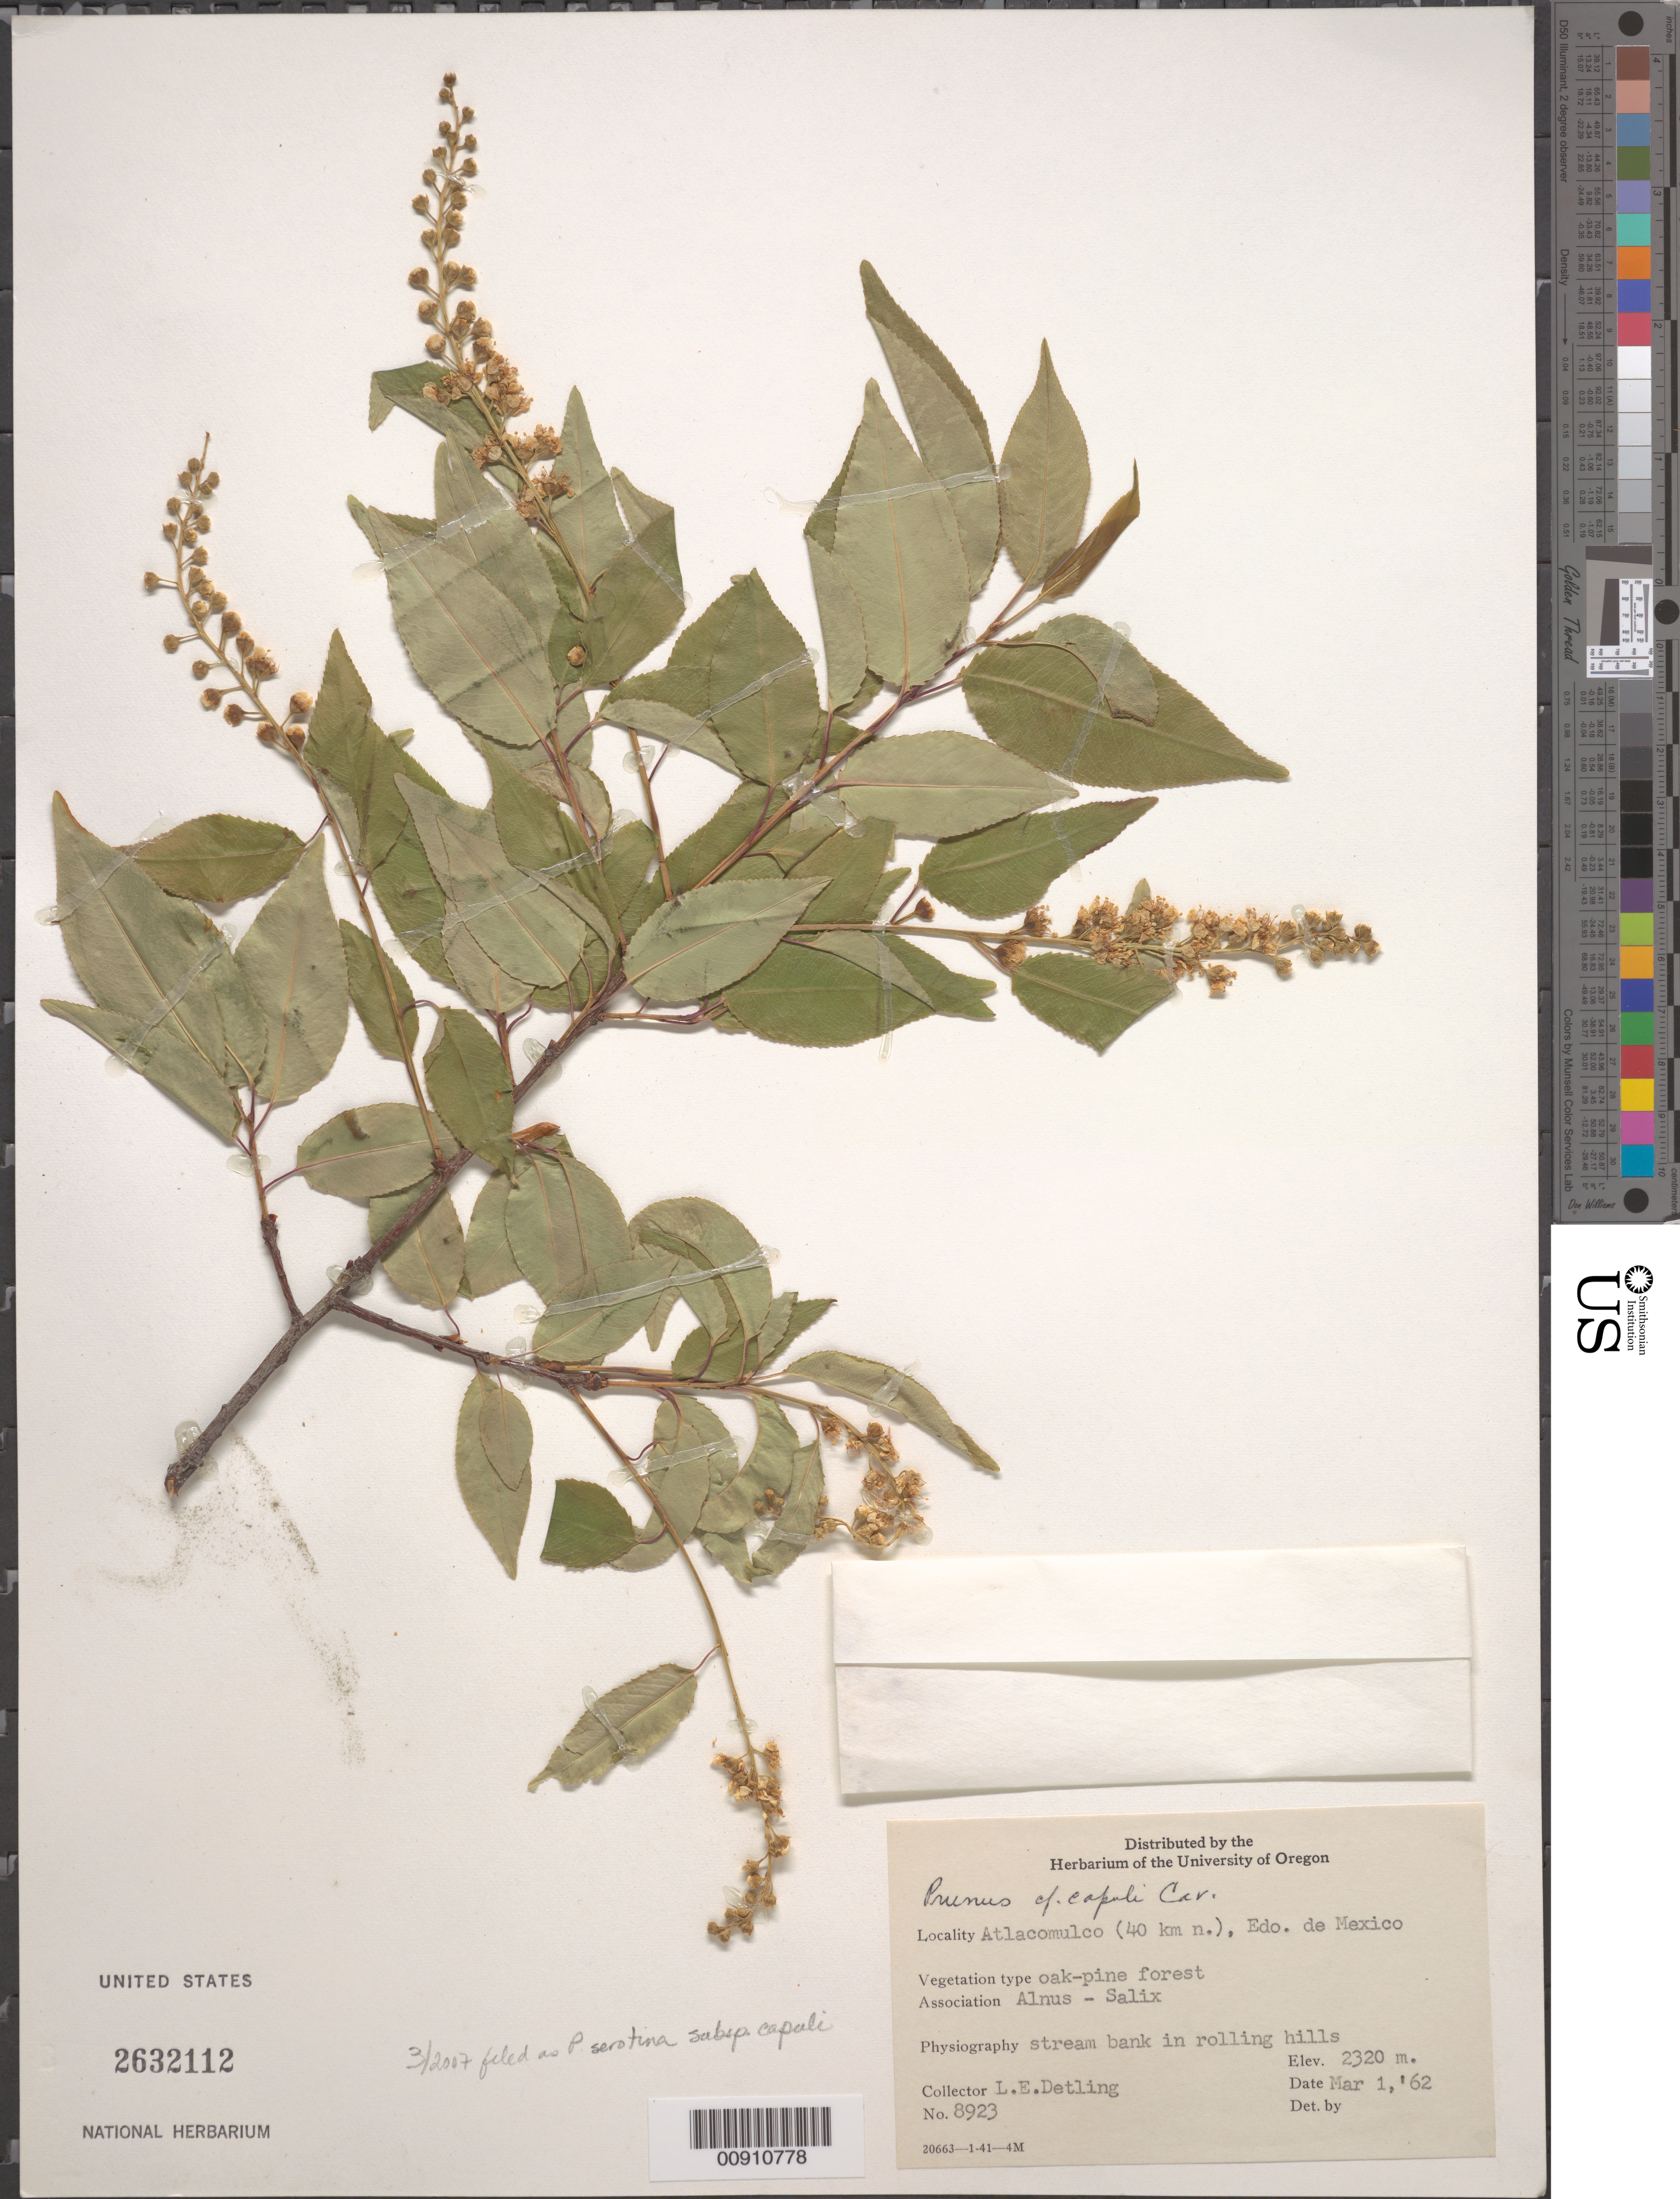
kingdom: Plantae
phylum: Tracheophyta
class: Magnoliopsida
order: Rosales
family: Rosaceae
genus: Prunus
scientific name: Prunus serotina var. salicifolia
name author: (Kunth) Koehne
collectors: L. E. Detling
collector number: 8923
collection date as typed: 01 Mar 1962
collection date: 1962-03-01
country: Mexico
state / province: México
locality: Atlacomulco (40 km N) , Edo. de México.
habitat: Stream bank in rolling hills. Oak-Pine forest. Association Alnus-Salix.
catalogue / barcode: US 2632112